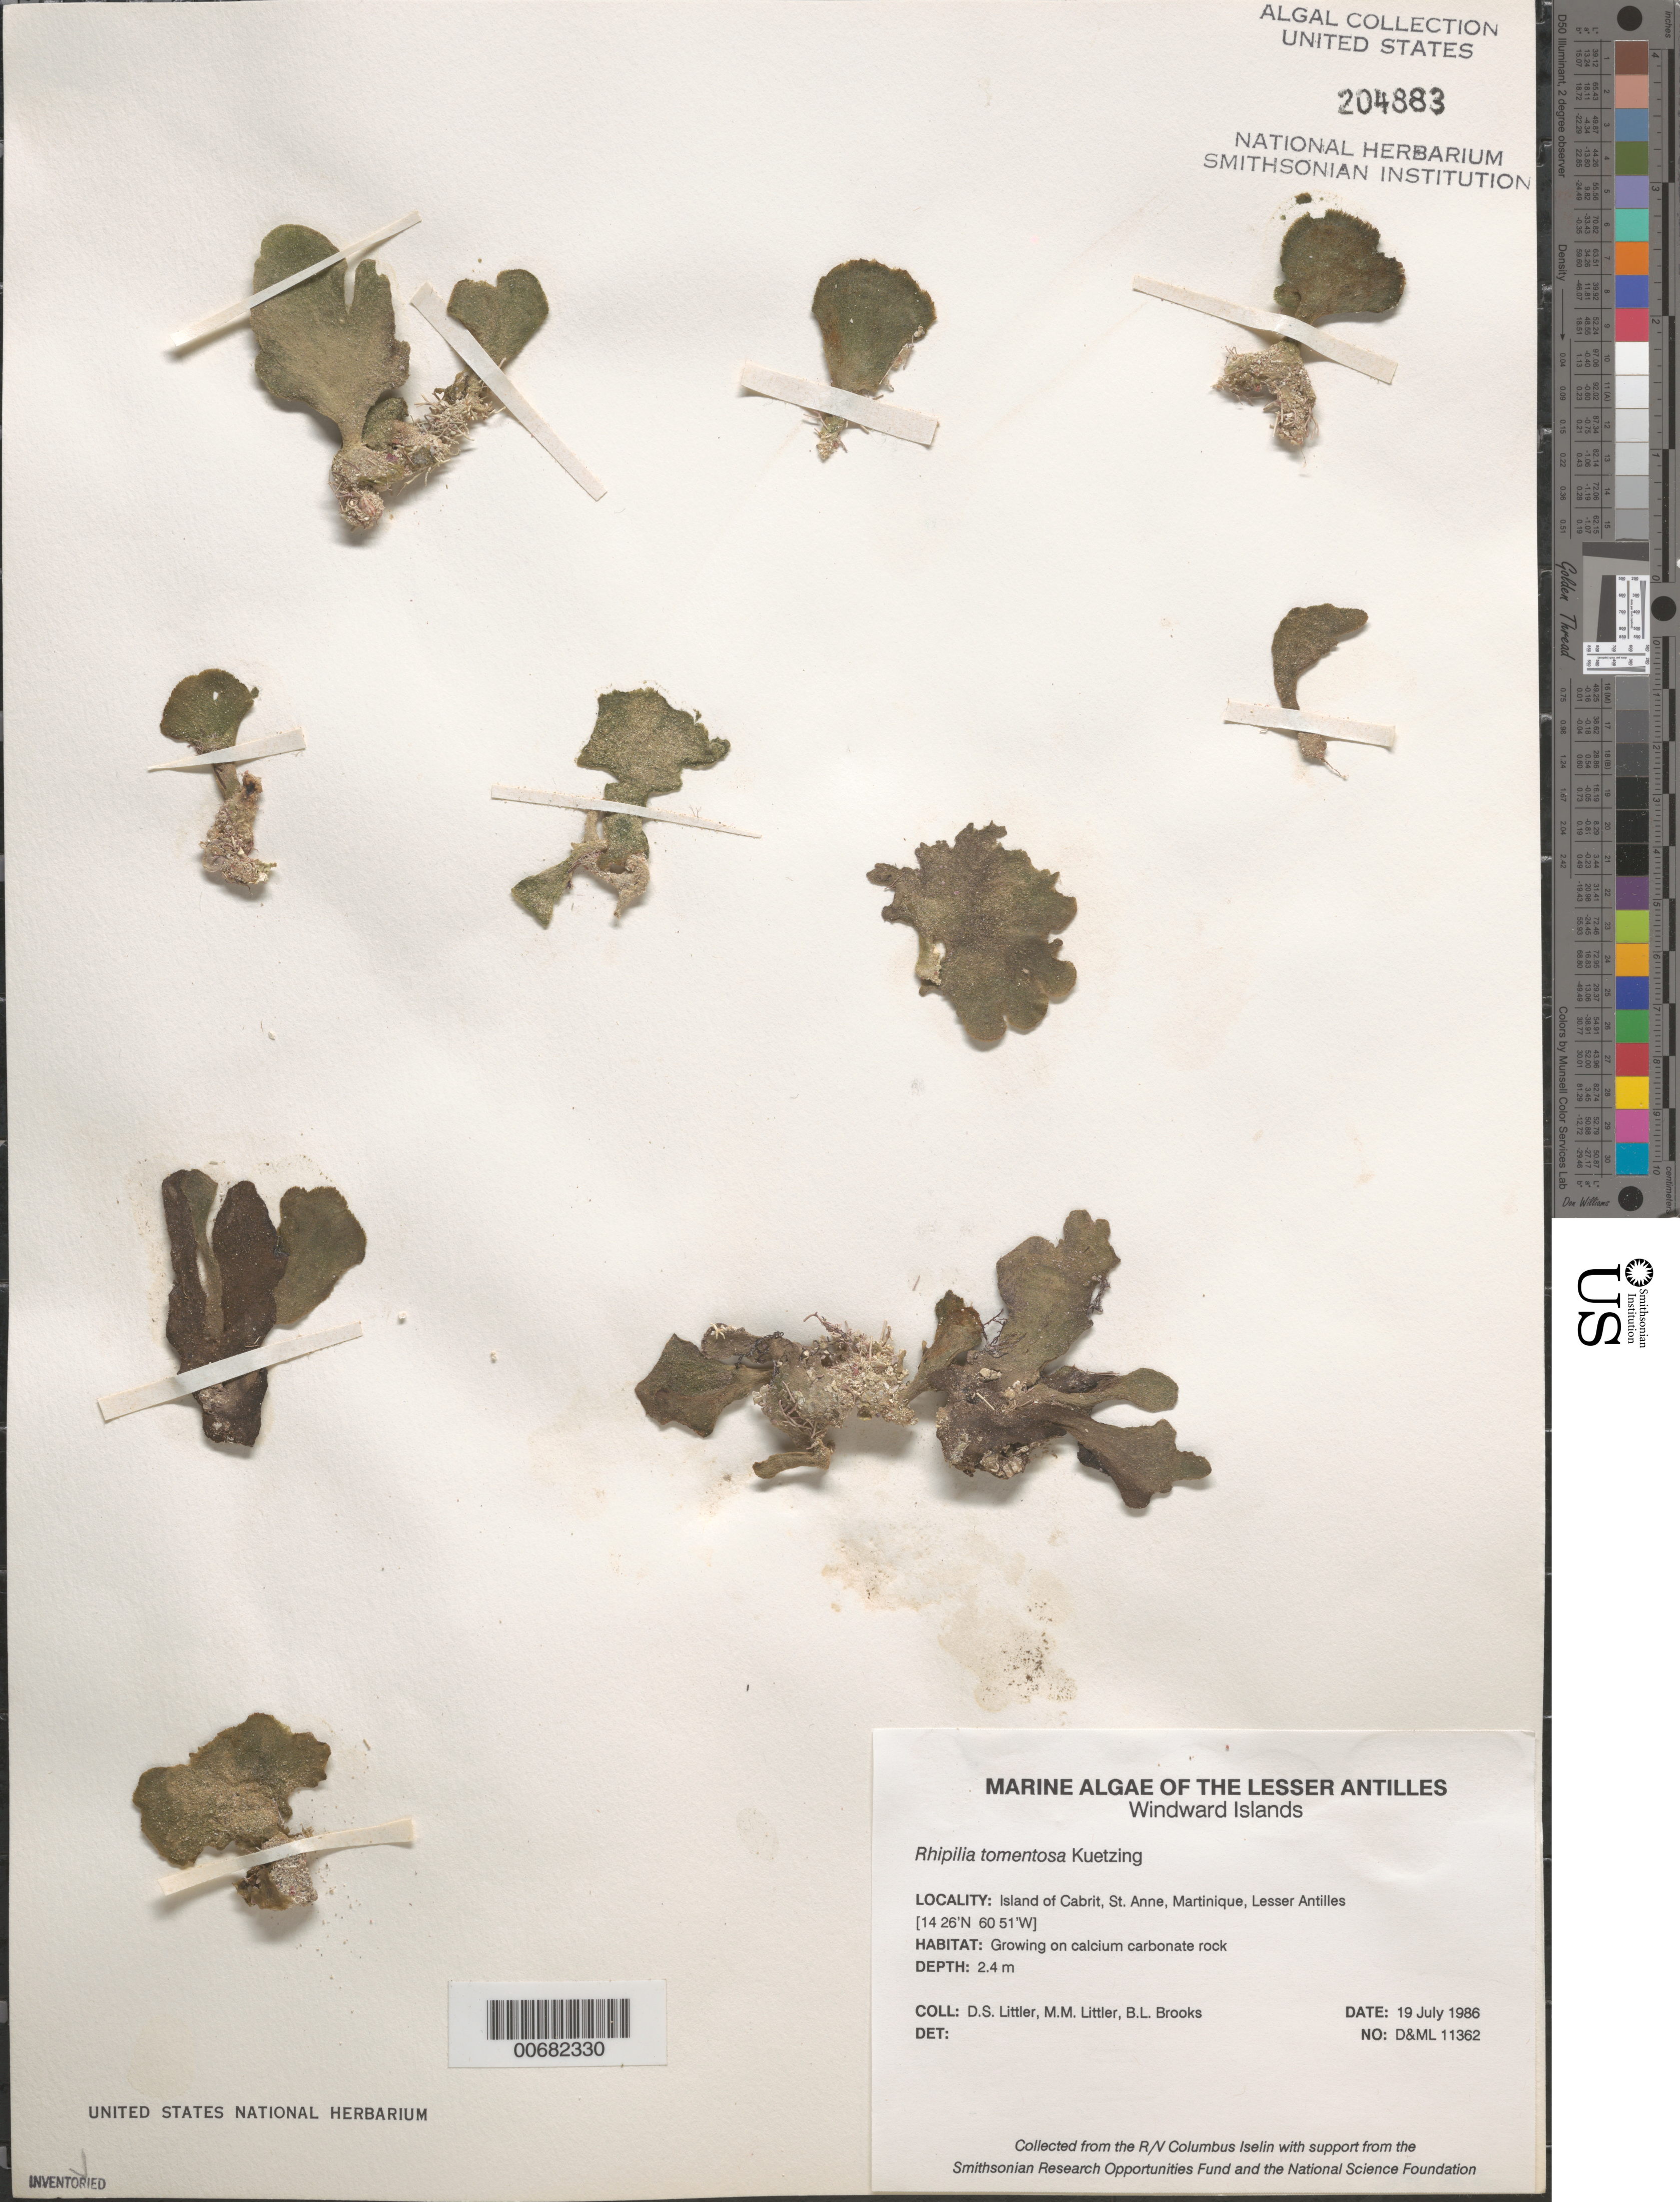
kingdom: Plantae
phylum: Chlorophyta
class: Ulvophyceae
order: Bryopsidales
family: Rhipiliaceae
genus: Rhipilia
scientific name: Rhipilia tomentosa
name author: Kütz.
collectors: D. S. Littler, M. M. Littler & B. Brooks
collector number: D&ML 11362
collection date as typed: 19 Jul 1986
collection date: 1986-07-19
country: Martinique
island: Cabrit Island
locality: St. Anne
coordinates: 14 26' N, 60 51' W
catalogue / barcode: US 204883